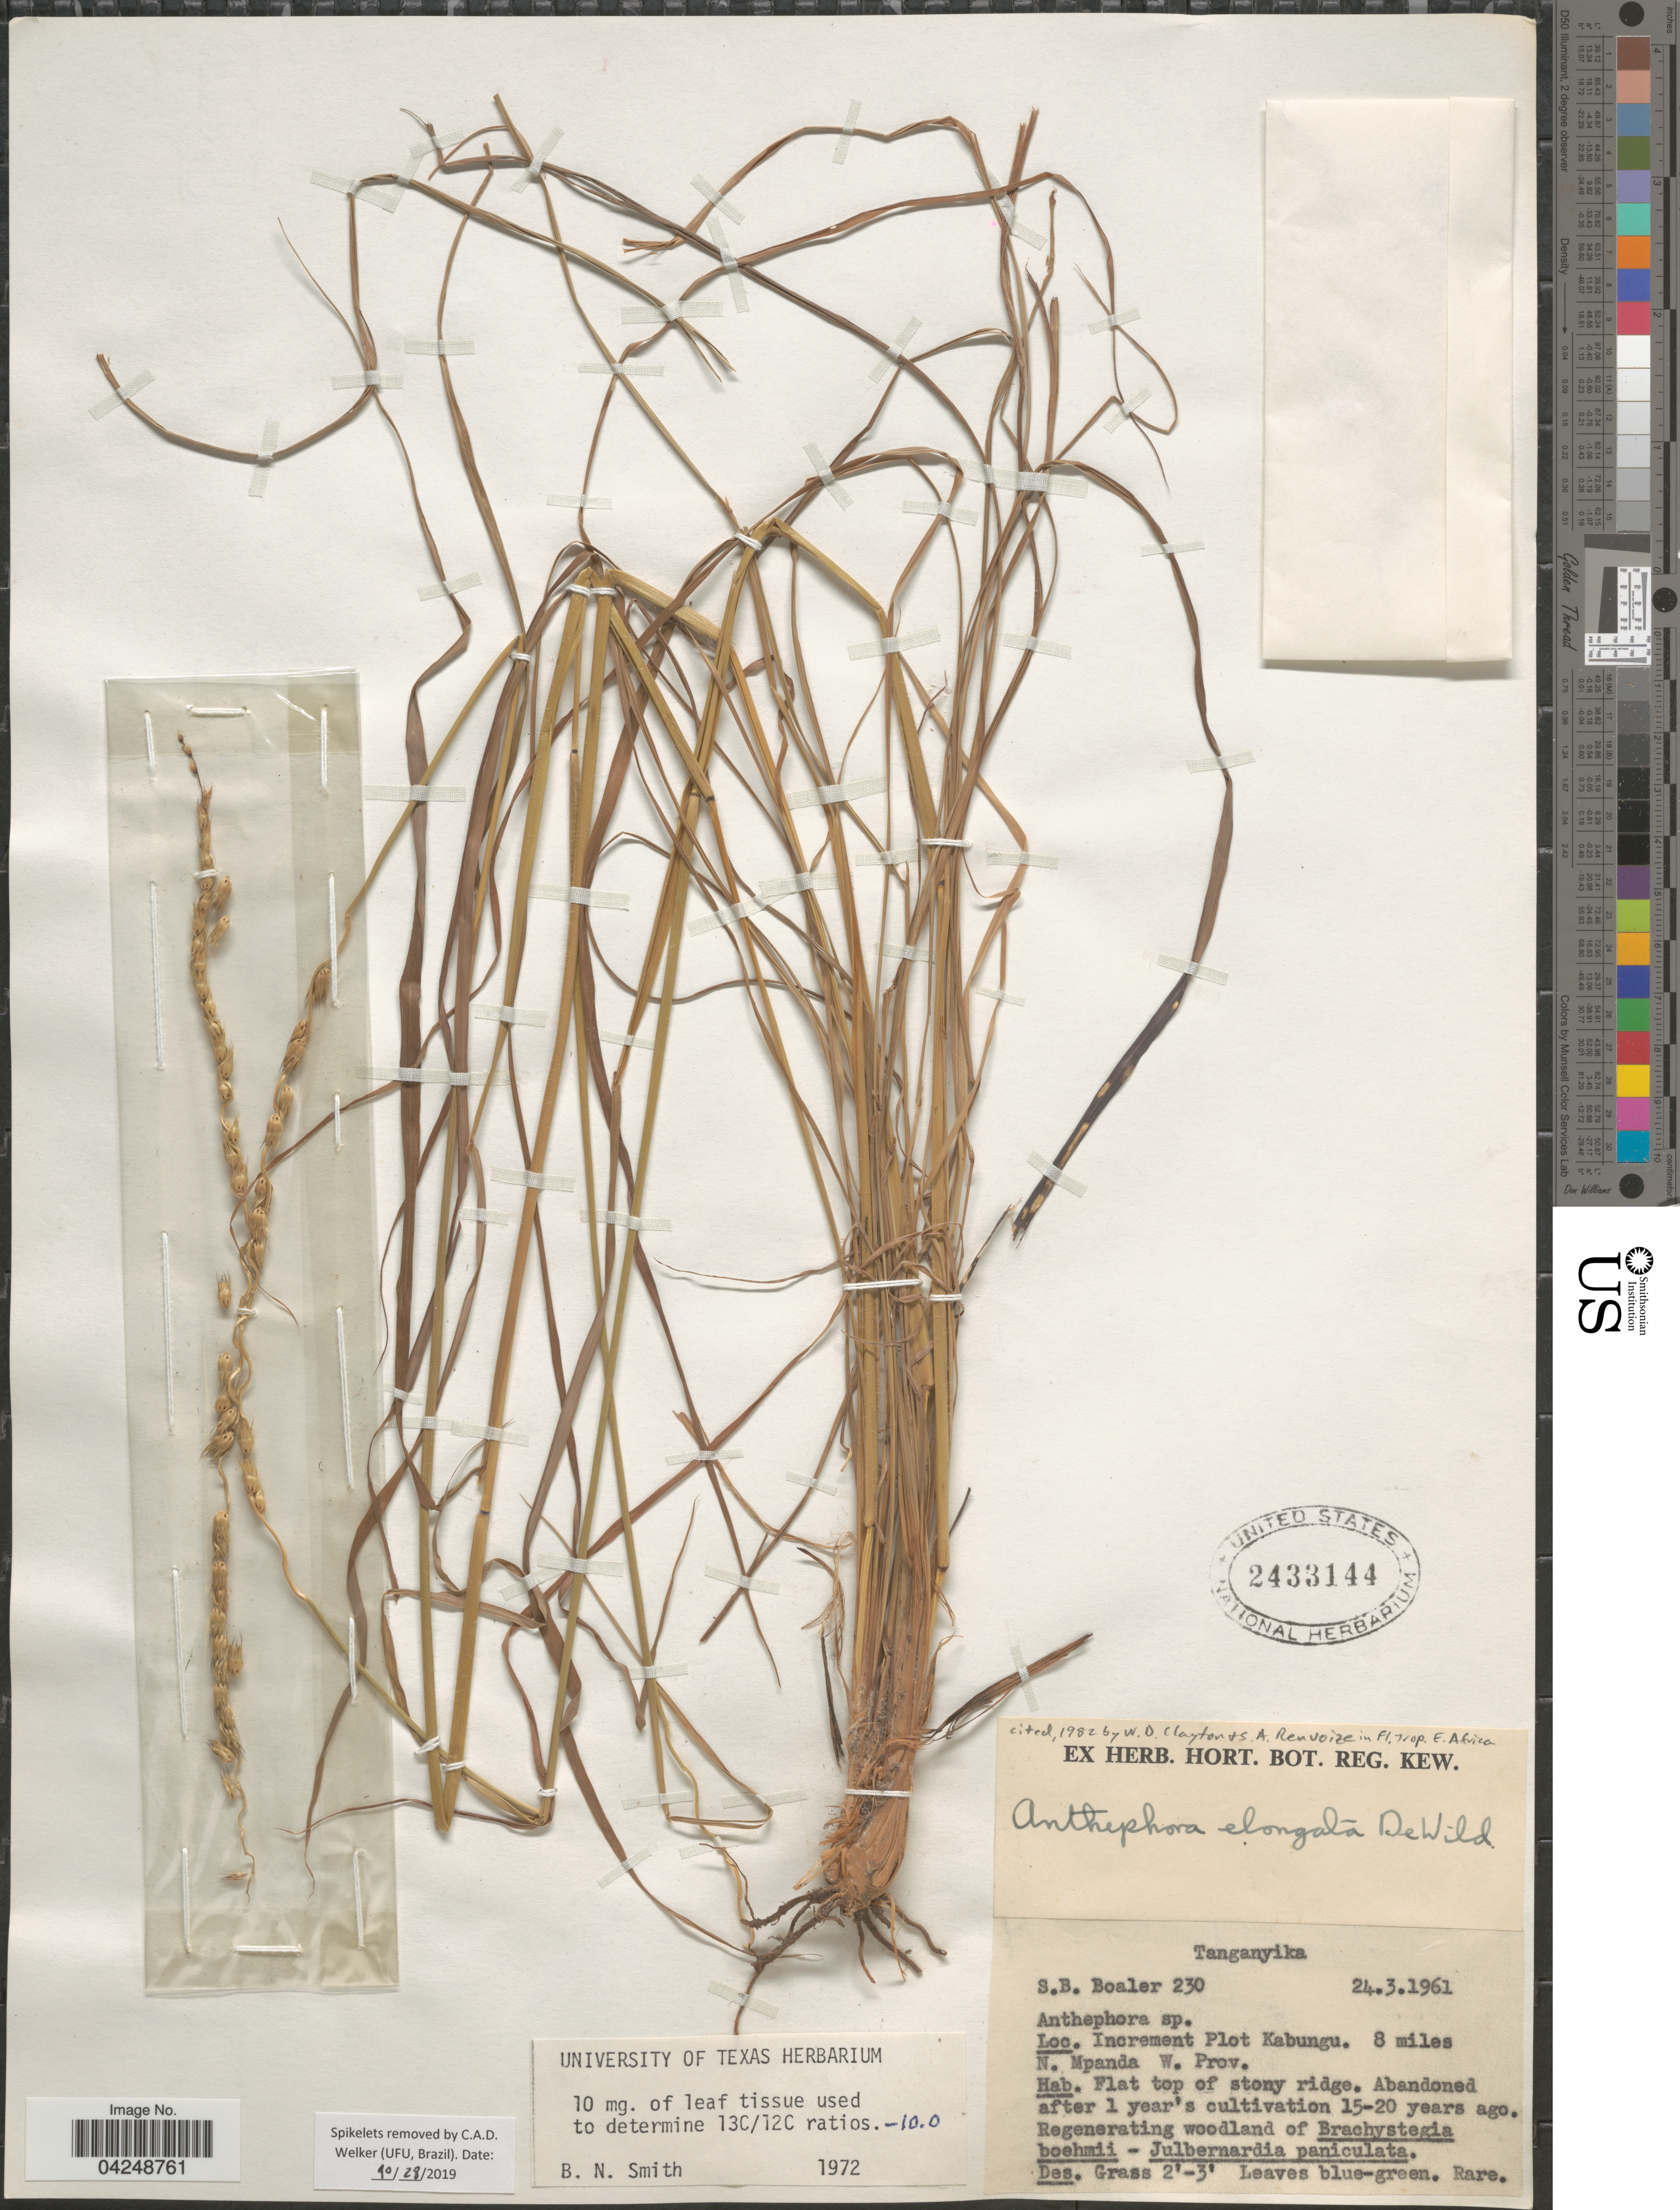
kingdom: Plantae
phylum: Tracheophyta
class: Liliopsida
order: Poales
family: Poaceae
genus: Anthephora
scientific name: Anthephora elongata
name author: De Wild.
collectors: S. Boaler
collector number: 230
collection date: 1961-03-24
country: Tanzania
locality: Tanganyika. Increment Plot Kabungu. 8 miles N. Mpanda W. Prov. Flat top of stony ridge.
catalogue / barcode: US 2433144